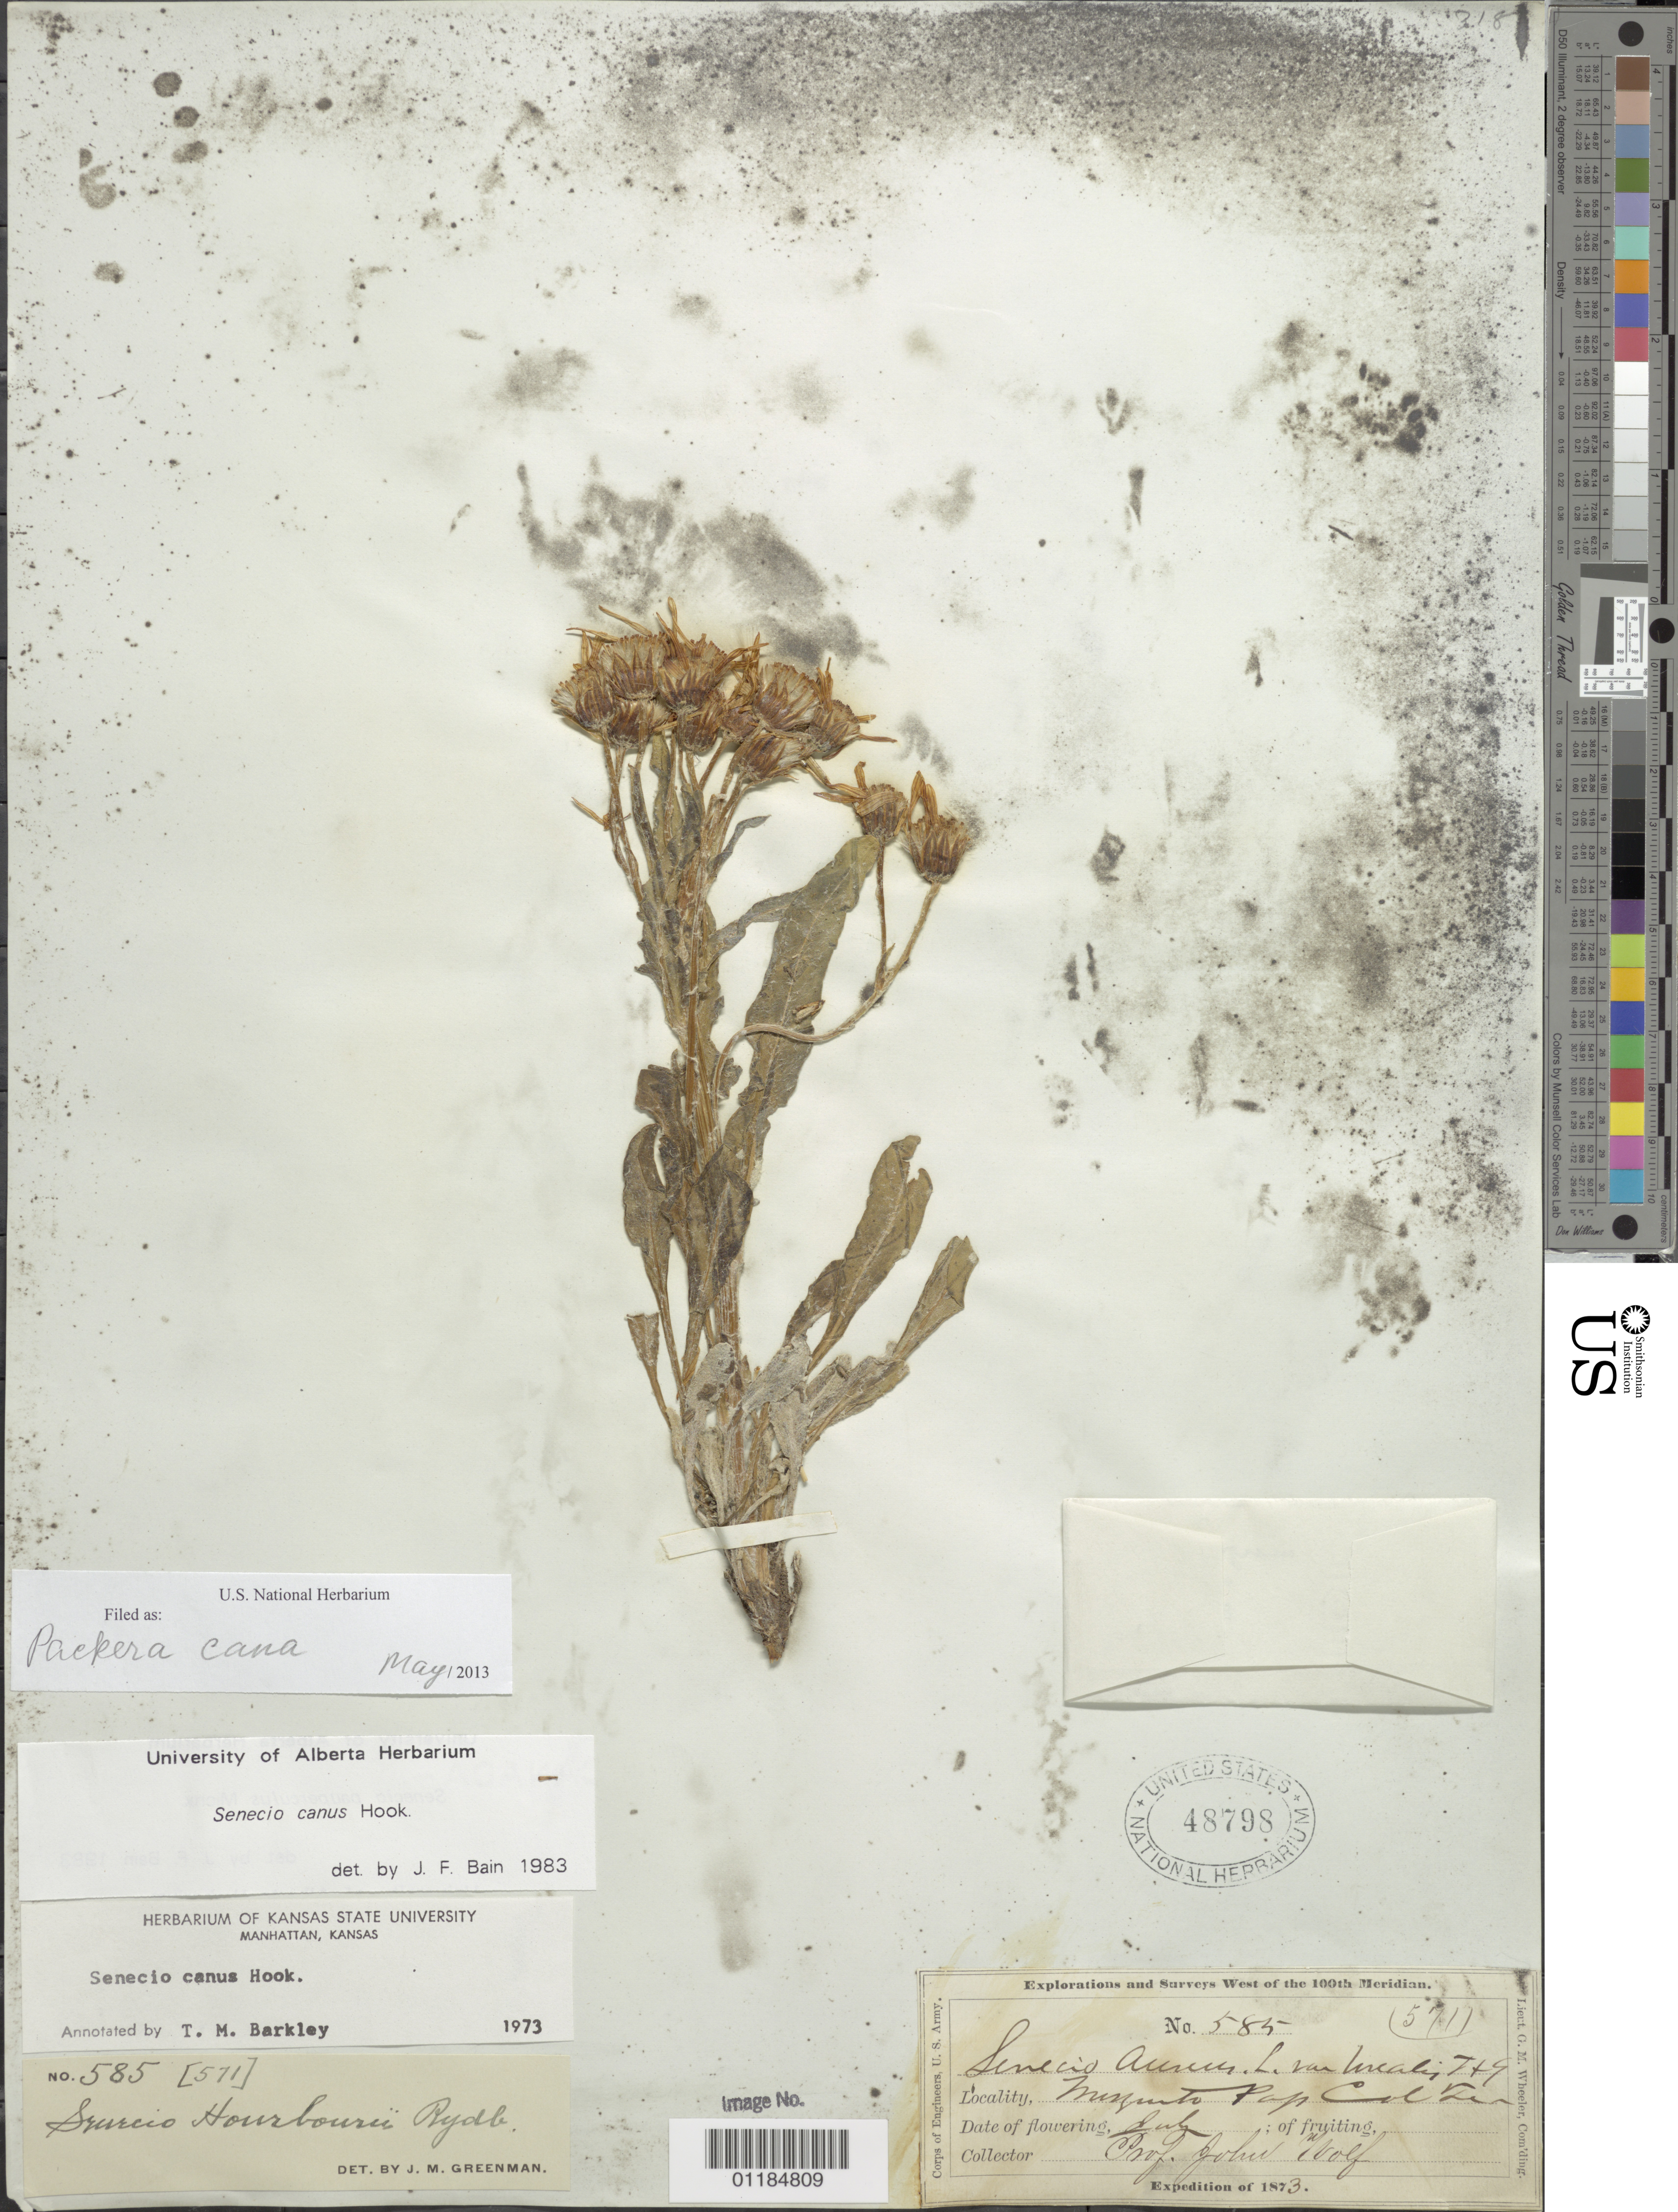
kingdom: Plantae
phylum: Tracheophyta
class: Magnoliopsida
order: Asterales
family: Asteraceae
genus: Packera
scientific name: Packera cana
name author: (Hook.) W.A. Weber & Á. Löve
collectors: J. Wolf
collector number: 585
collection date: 1873-07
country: United States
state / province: Colorado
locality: Mosquito pap., Alpine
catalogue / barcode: US 48798